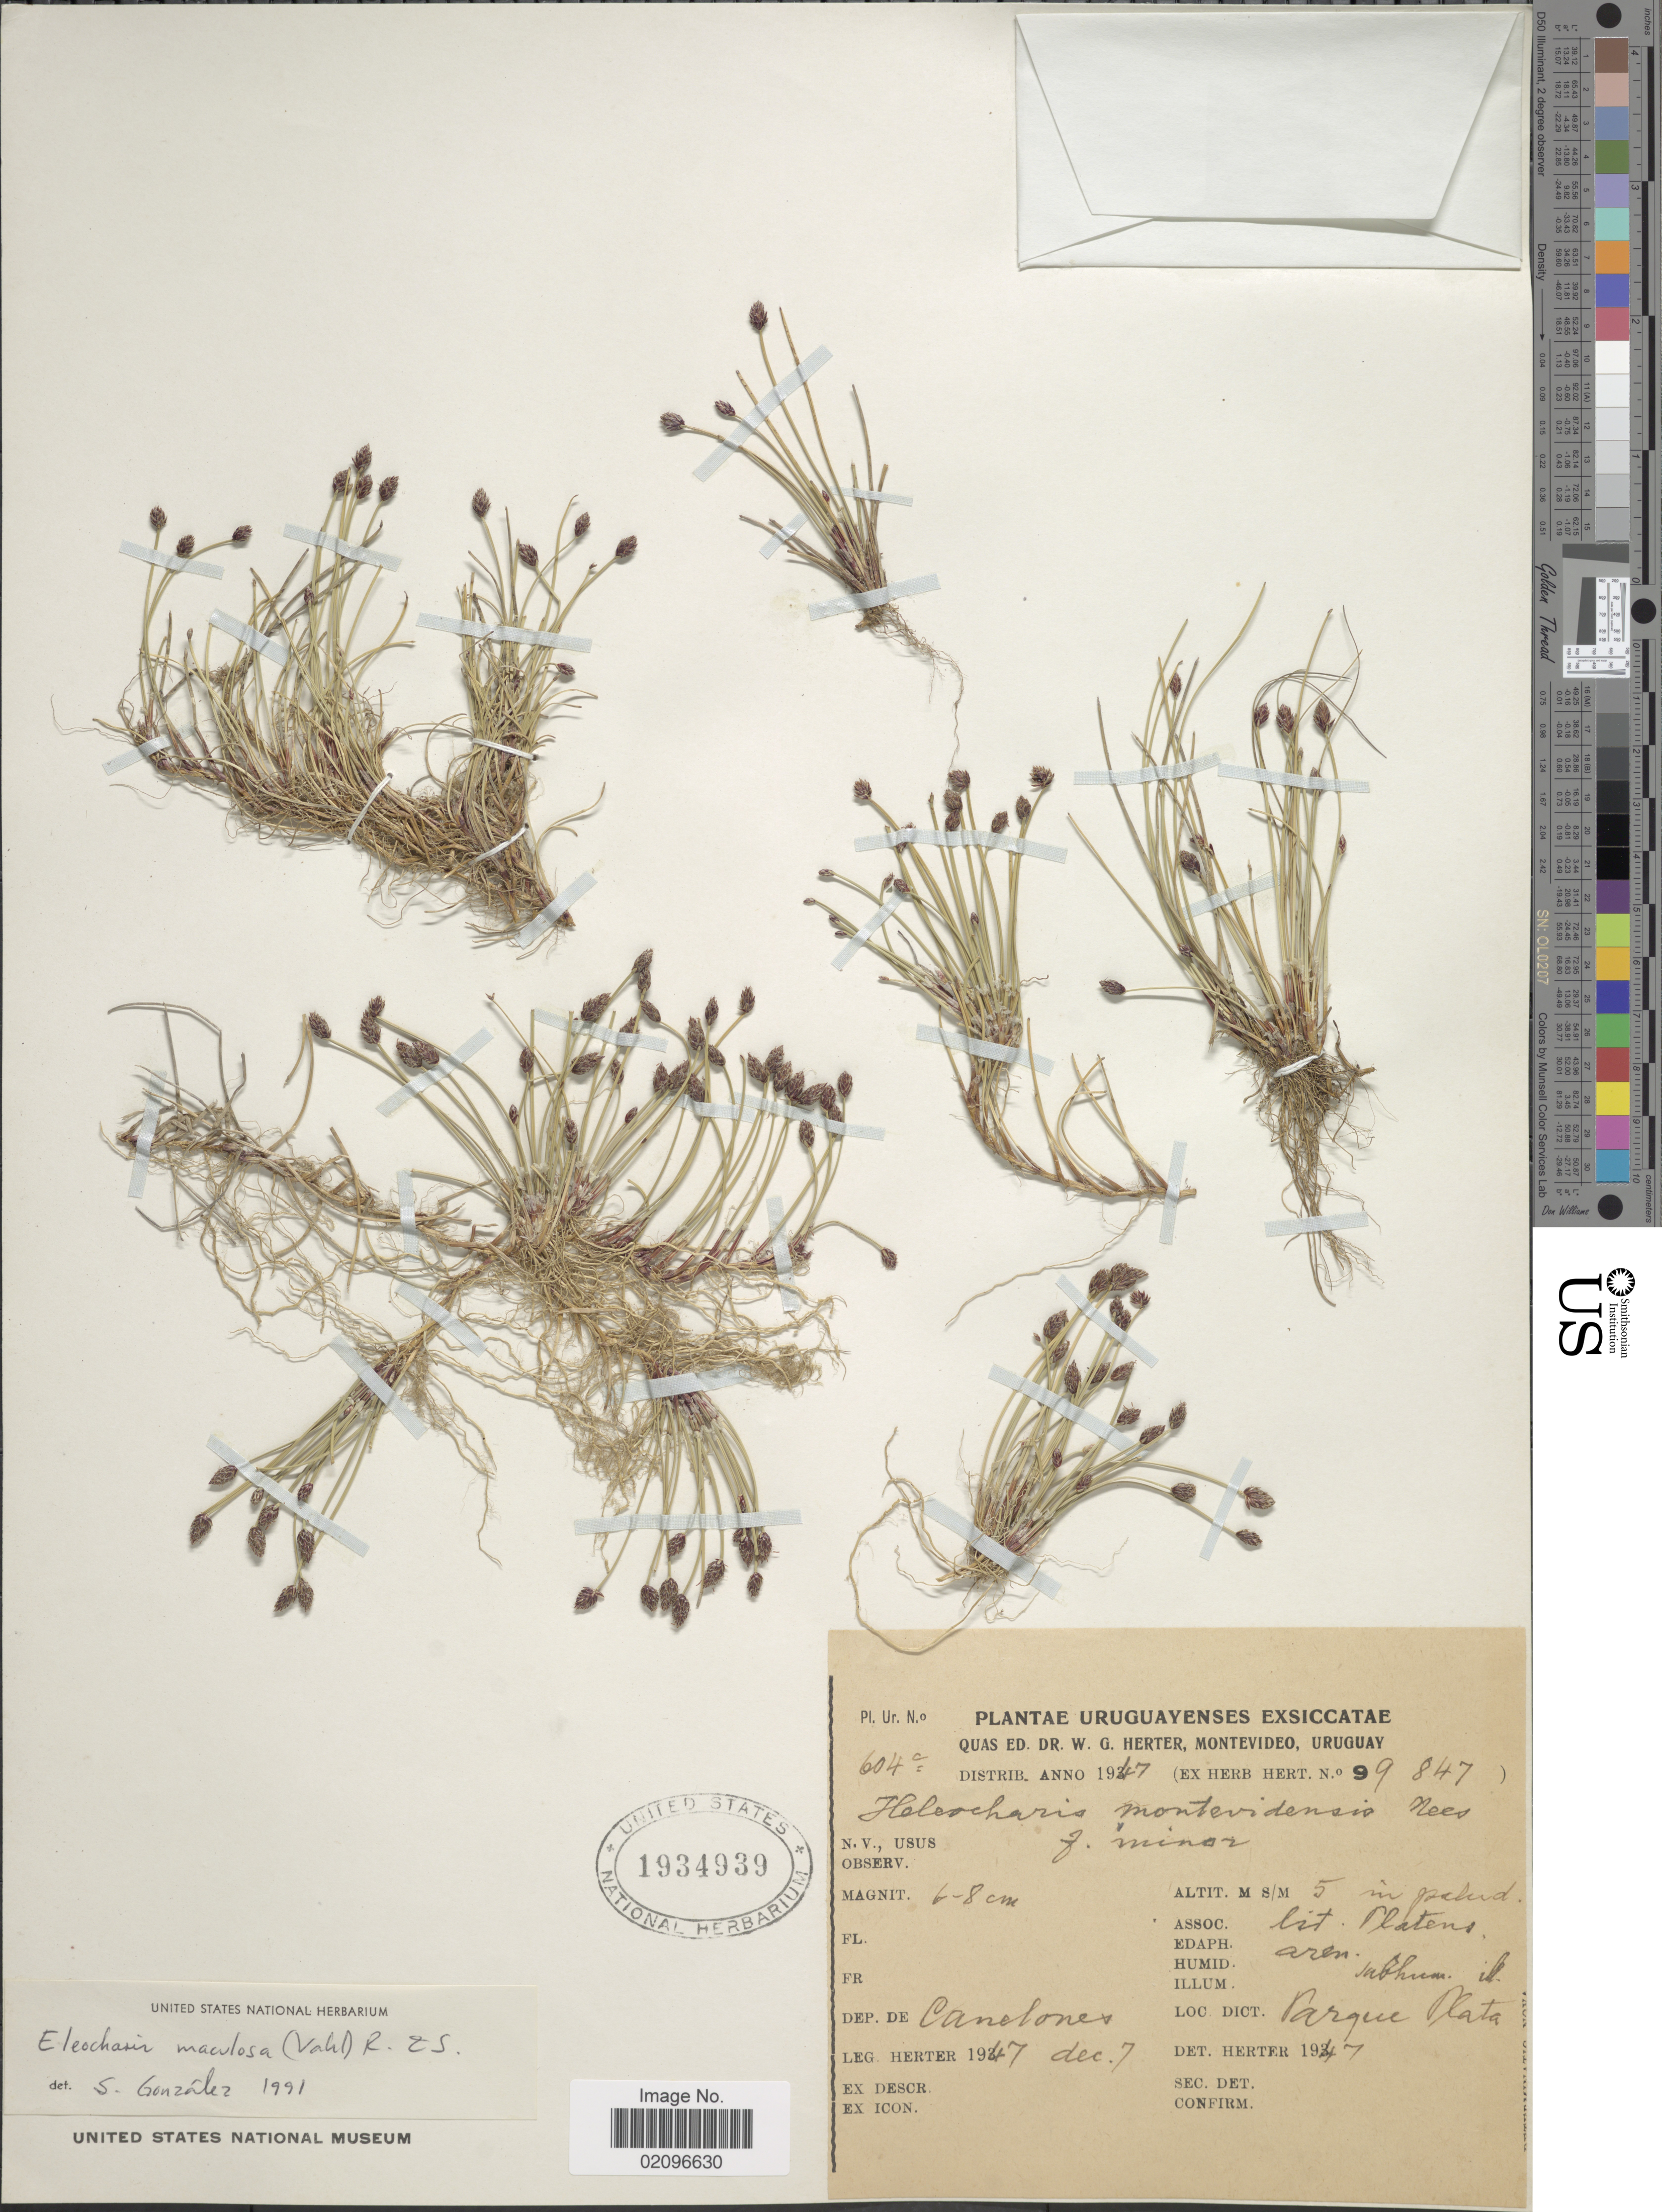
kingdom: Plantae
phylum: Tracheophyta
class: Liliopsida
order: Poales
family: Cyperaceae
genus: Eleocharis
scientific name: Eleocharis maculosa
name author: (Vahl) Roem. & Schult.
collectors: W. G. Herter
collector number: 604c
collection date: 1947-12-07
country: Uruguay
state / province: Canelones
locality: Parque Plata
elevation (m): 5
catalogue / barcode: US 1934939